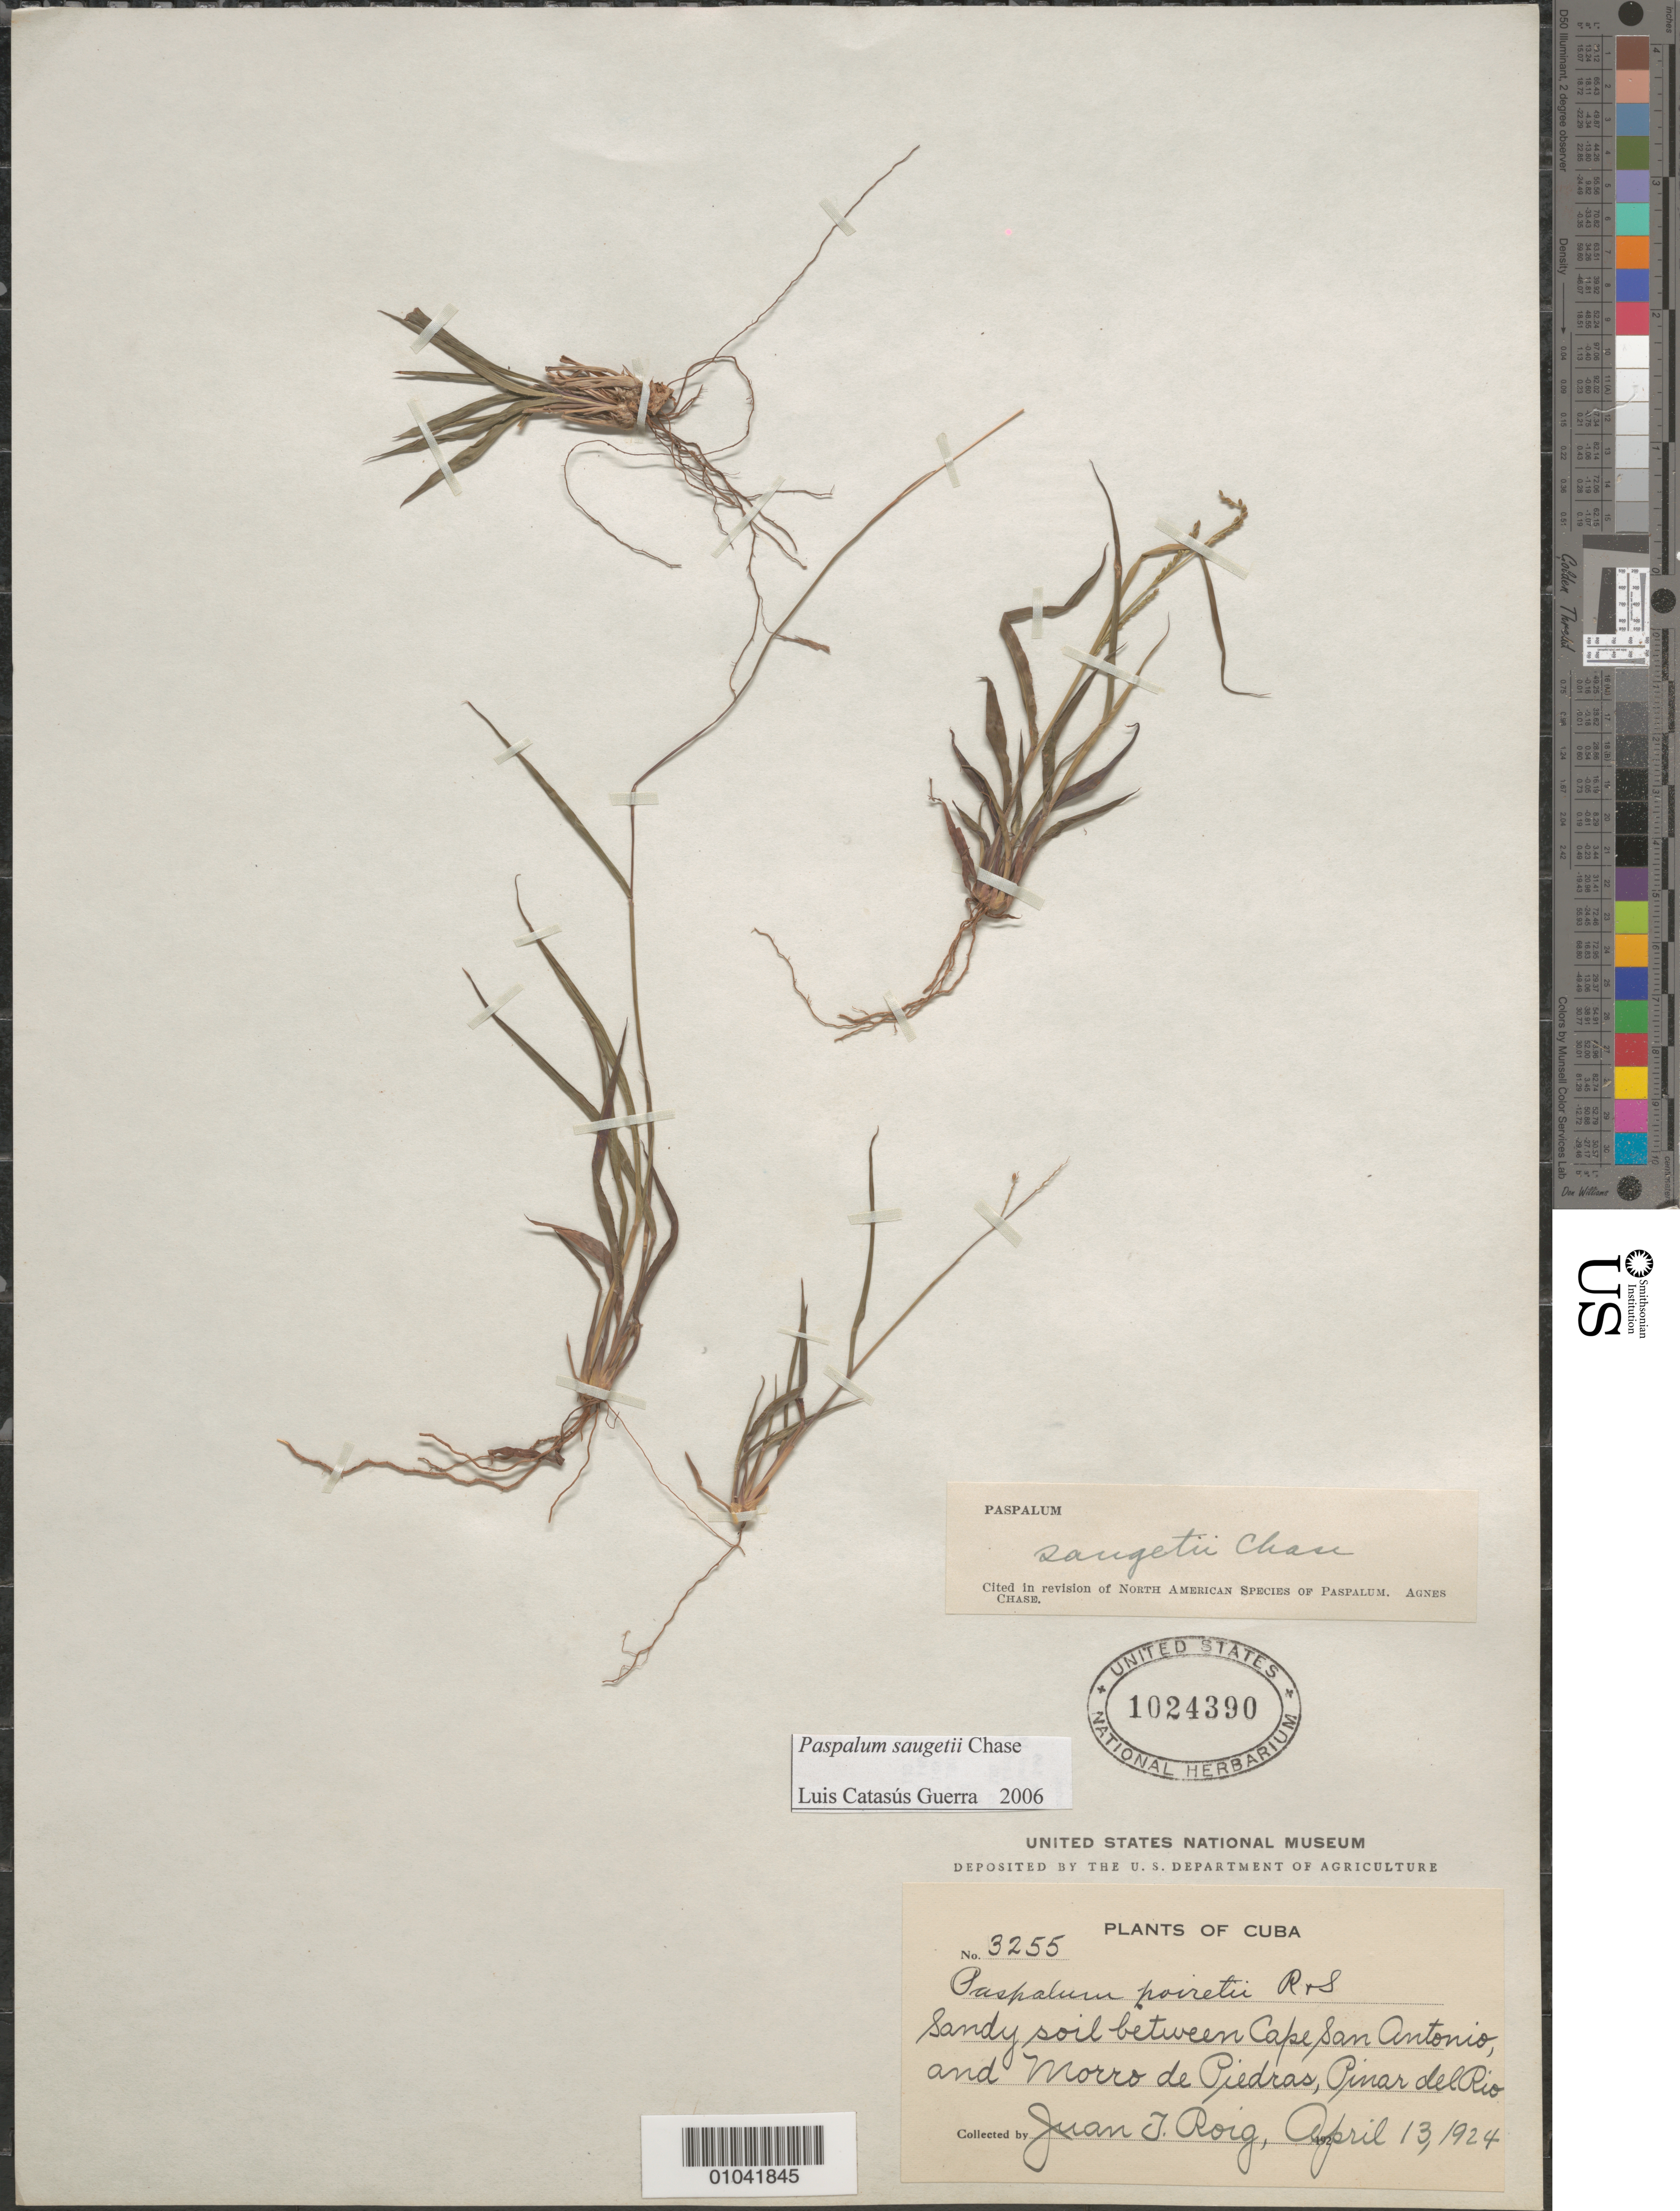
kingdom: Plantae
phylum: Tracheophyta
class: Liliopsida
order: Poales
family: Poaceae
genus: Paspalum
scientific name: Paspalum saugetii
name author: Chase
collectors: J. Roig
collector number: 3255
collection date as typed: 13 Apr 1924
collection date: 1924-04-13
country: Cuba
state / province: Pinar del Rio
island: Cuba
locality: Between Cape San Antonio and Morro de Piedras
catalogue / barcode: US 1024390